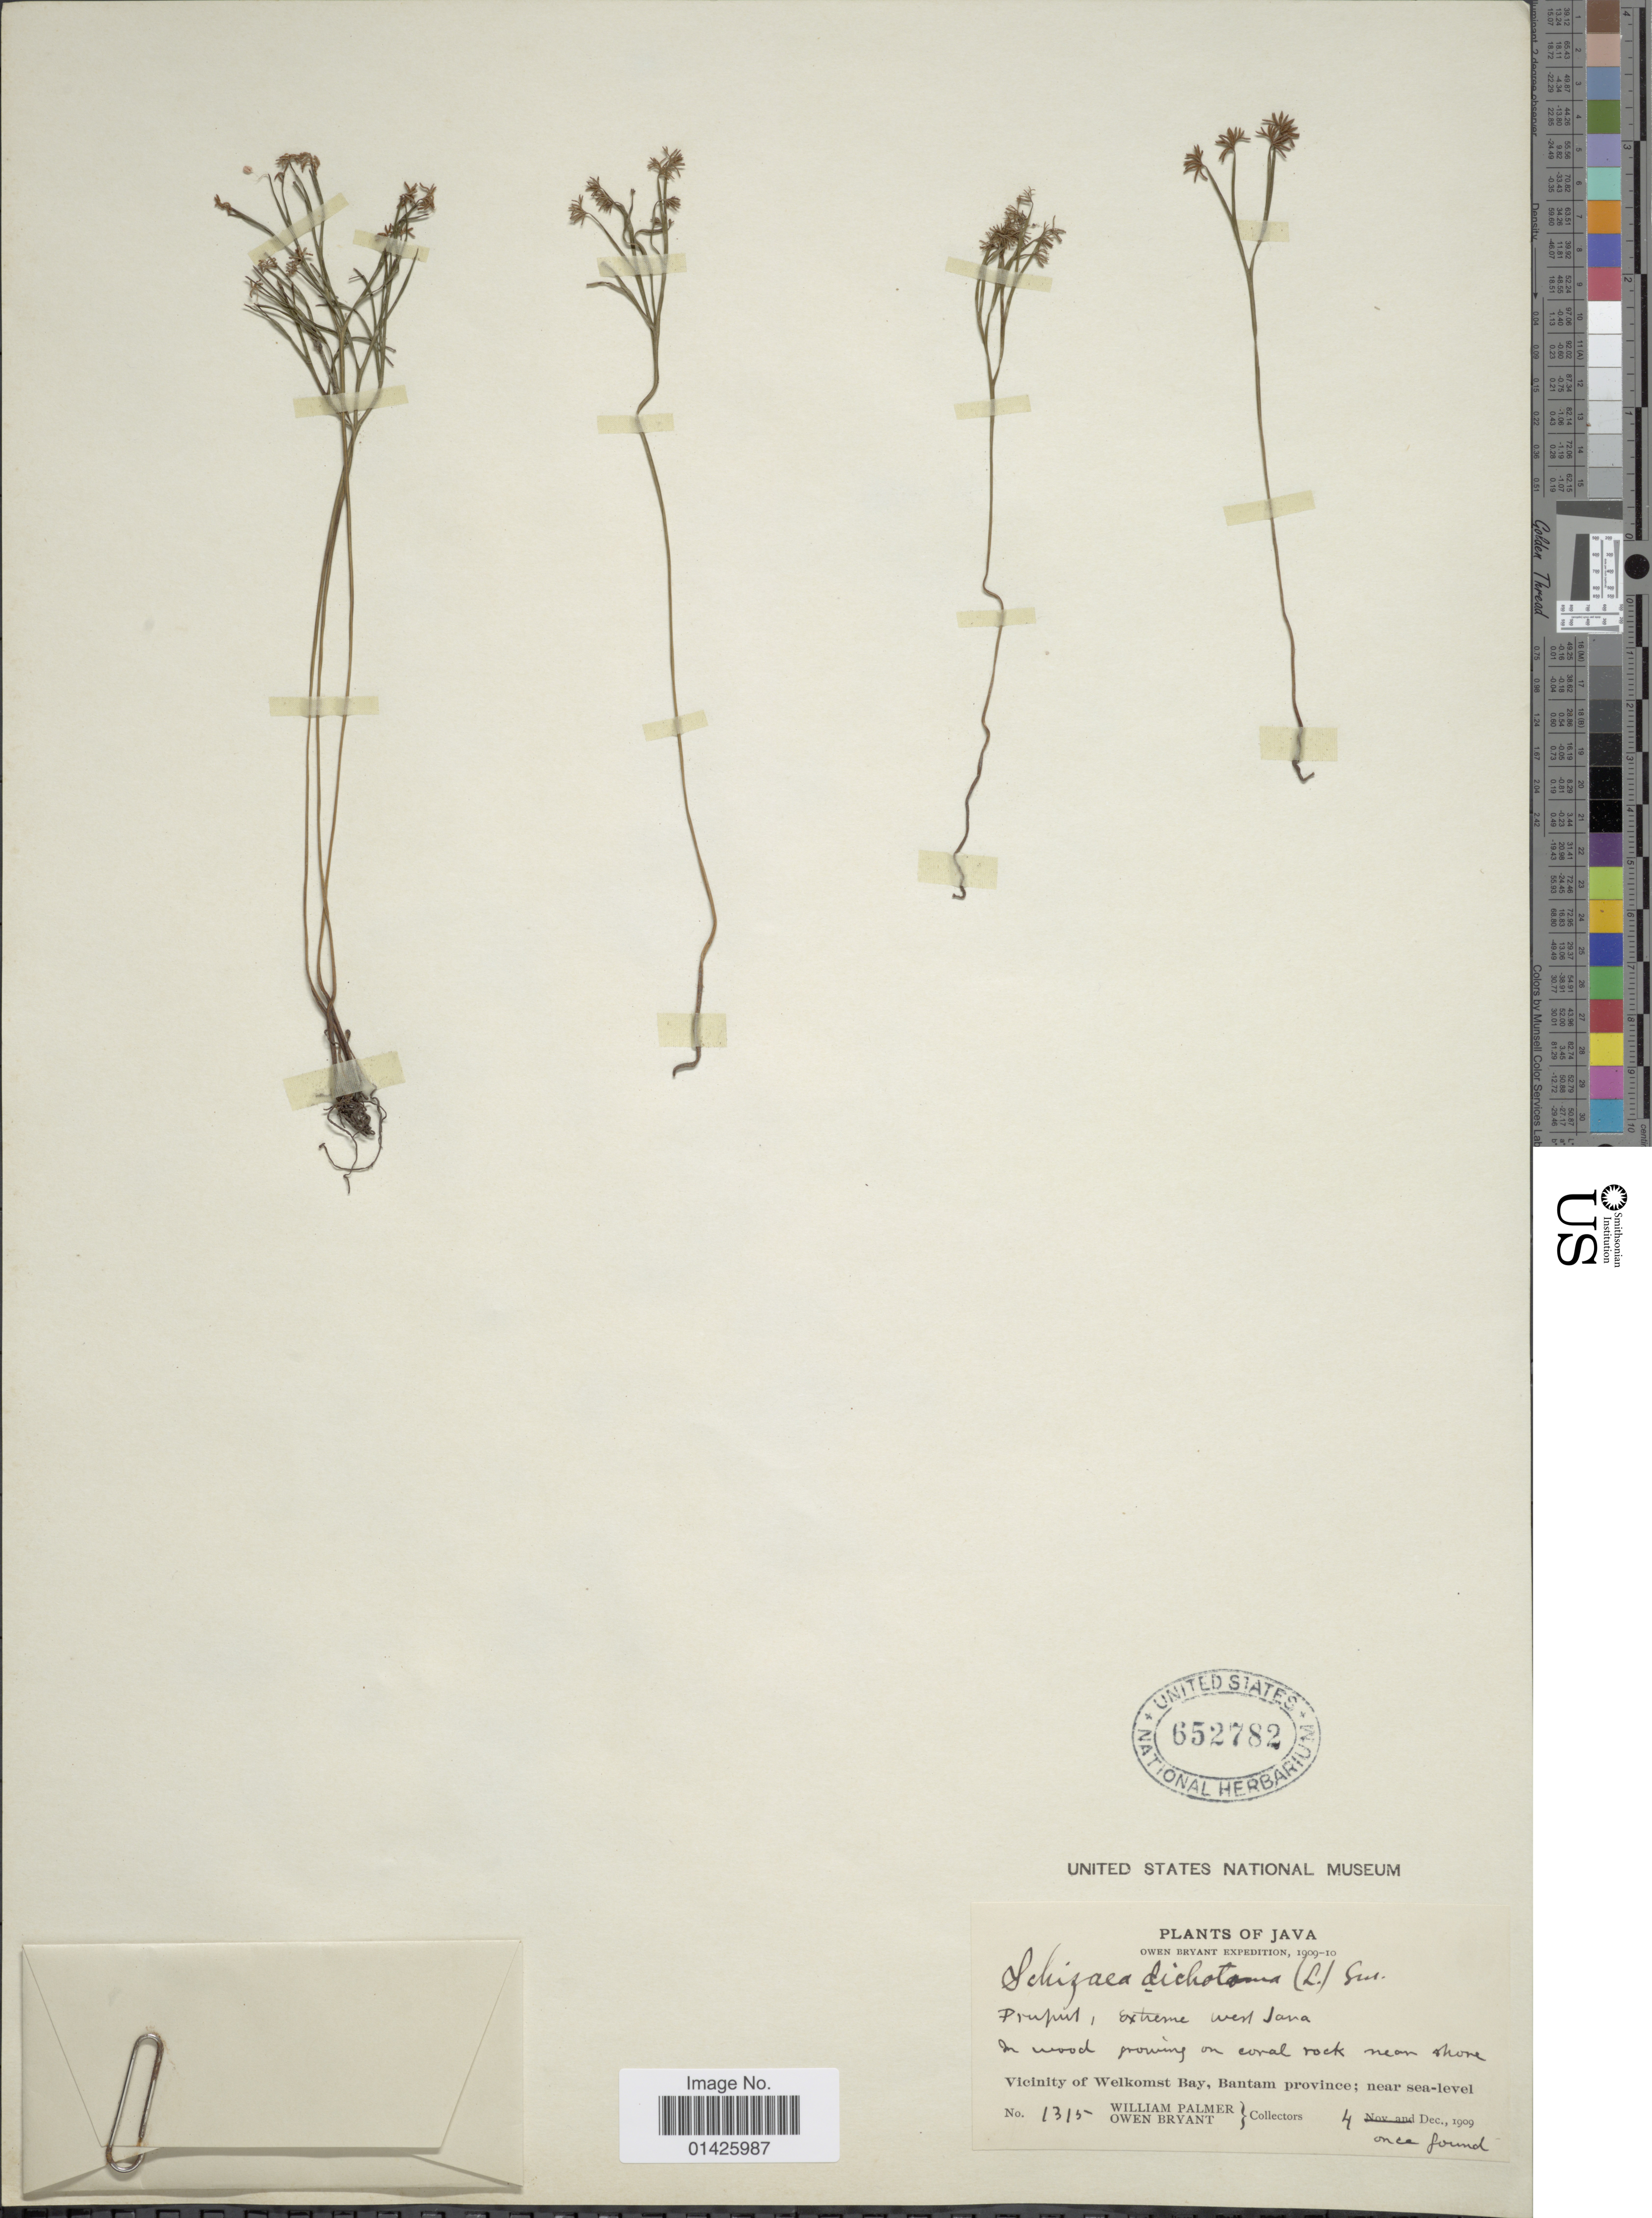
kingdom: Plantae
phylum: Tracheophyta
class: Polypodiopsida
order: Schizaeales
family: Schizaeaceae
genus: Schizaea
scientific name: Schizaea dichotoma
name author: (L.) J. Sm.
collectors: W. Palmer & O. Bryant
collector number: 1315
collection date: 1909-12-04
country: Indonesia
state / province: Java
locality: Vicinity of Welkomst Bay, Bantam Provicese; near sea-level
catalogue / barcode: US 652782